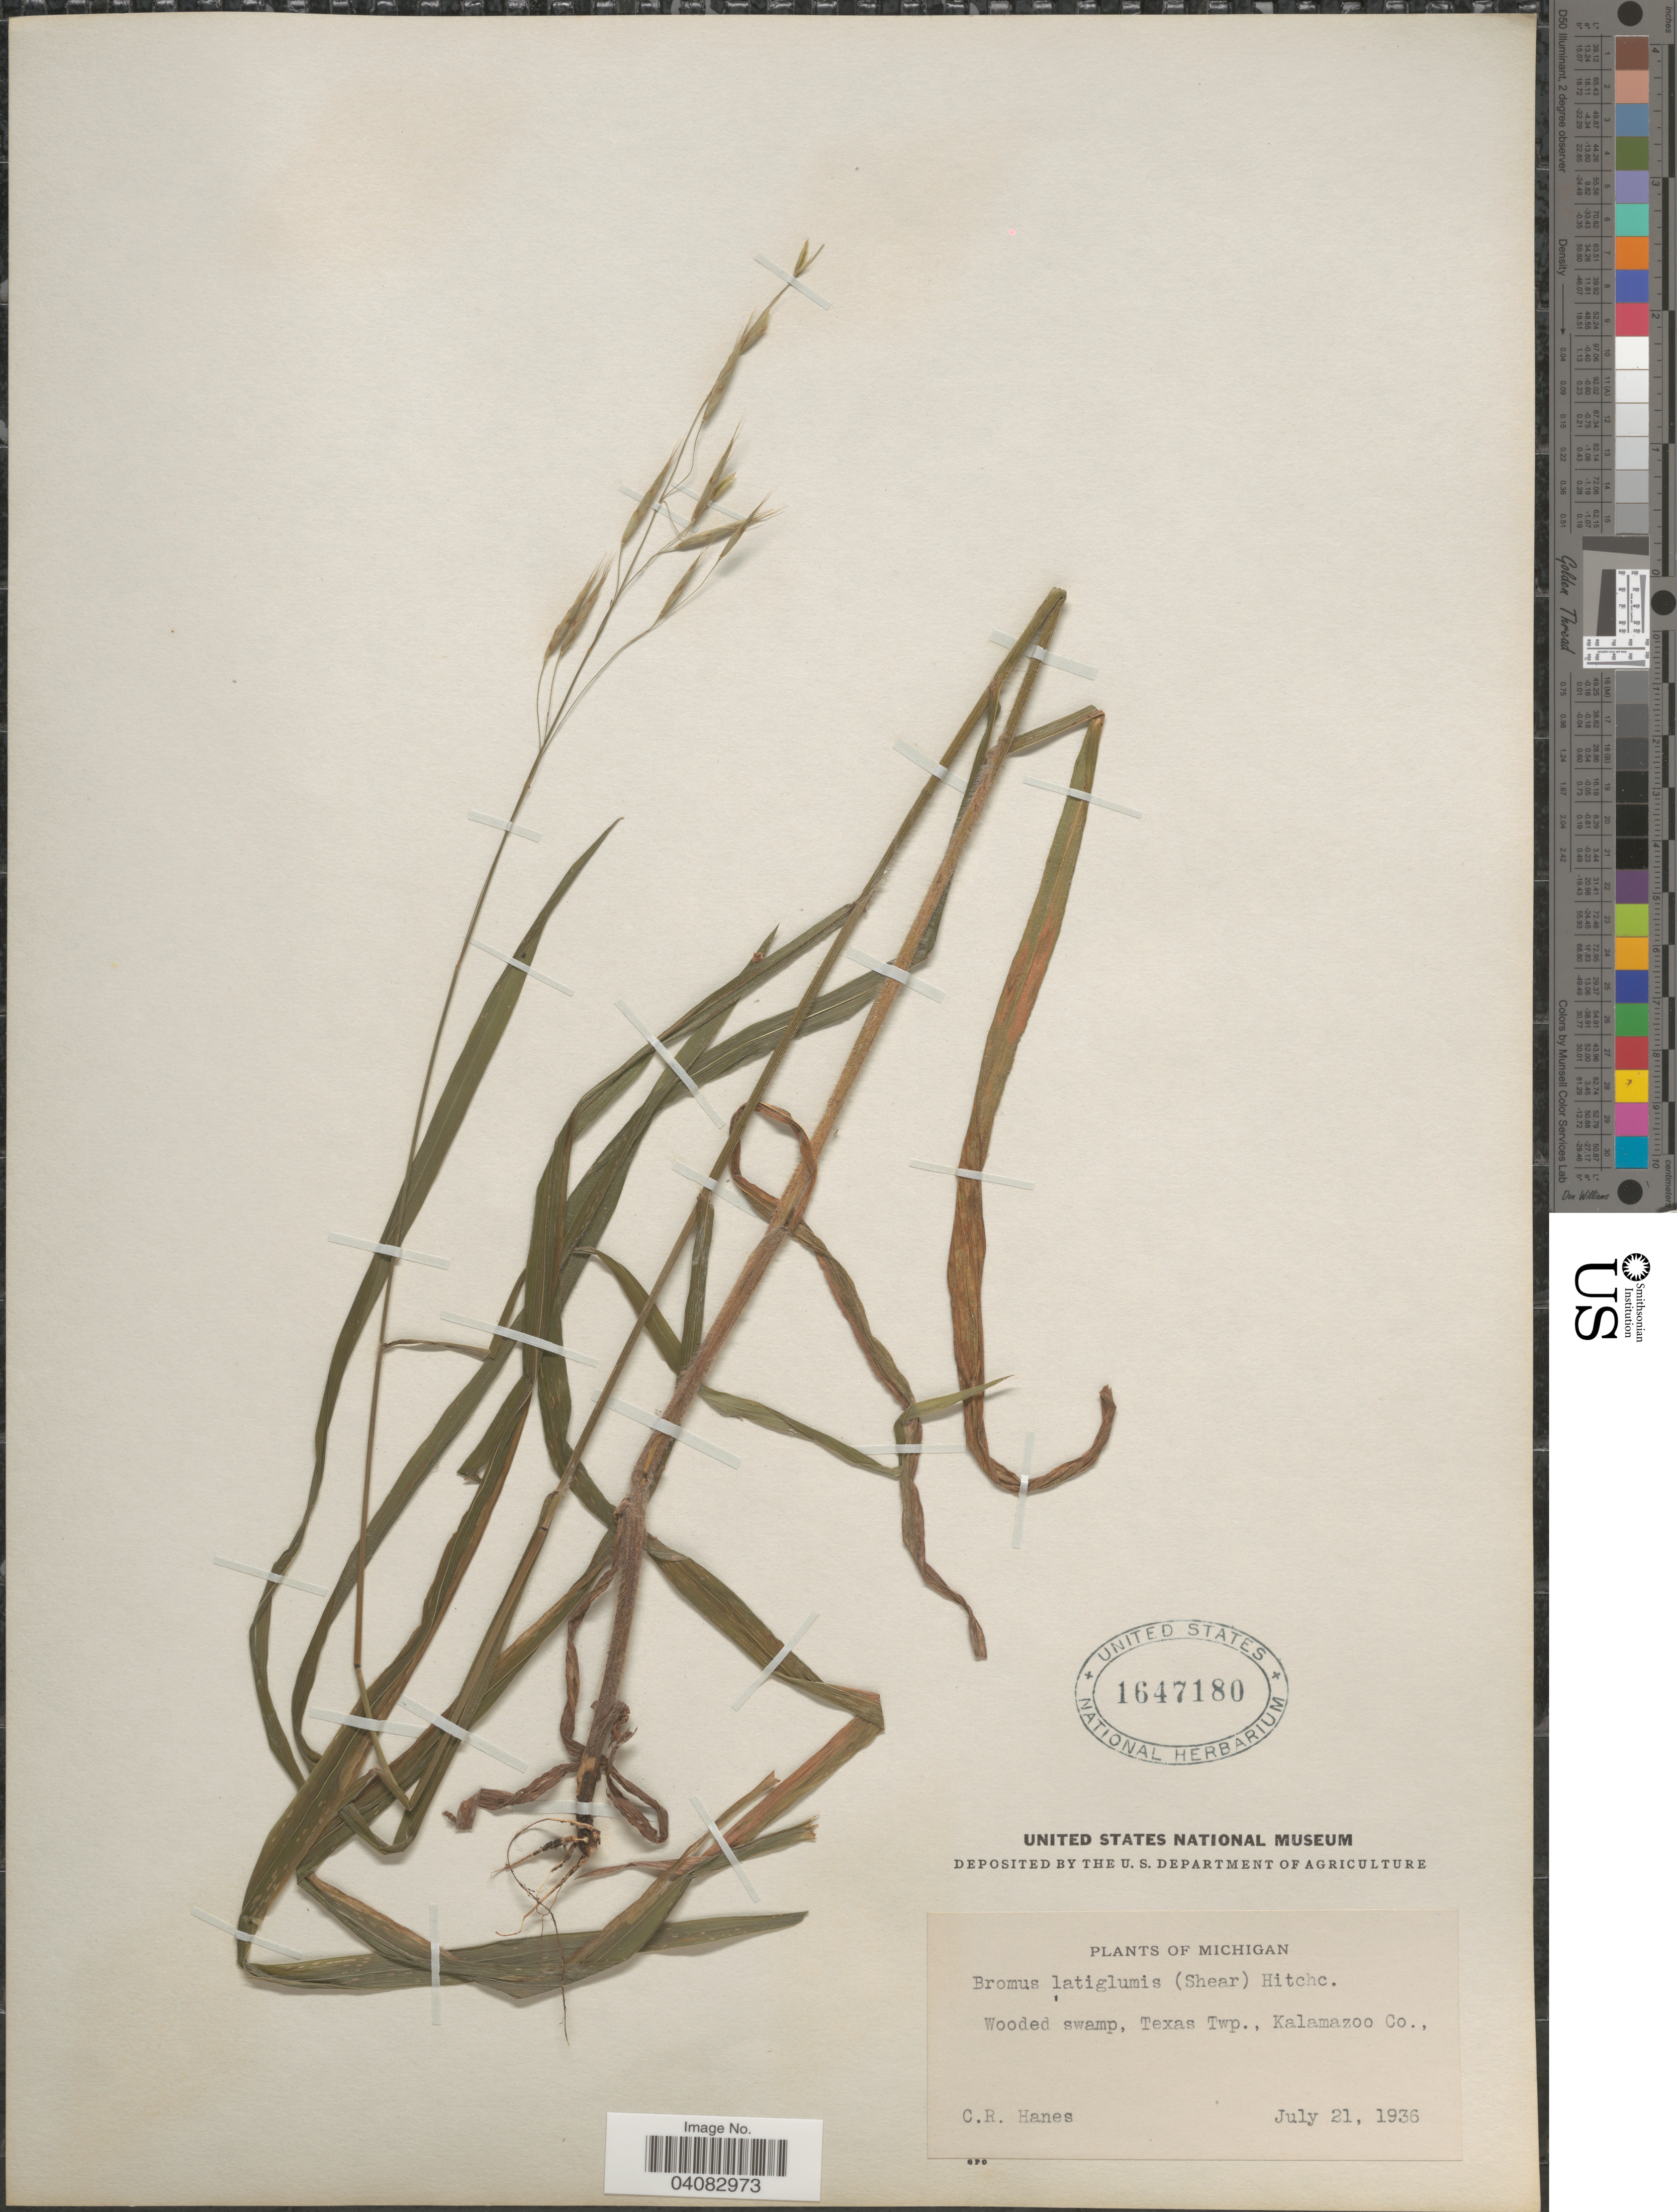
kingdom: Plantae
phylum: Tracheophyta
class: Liliopsida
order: Poales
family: Poaceae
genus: Bromus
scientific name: Bromus latiglumis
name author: (Scribn. ex Shear) Hitchc.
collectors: C. Hanes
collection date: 1936-07-21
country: United States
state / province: Michigan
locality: Wooded swamp, Texas Twp., Kalamazoo Co.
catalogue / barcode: US 1647180